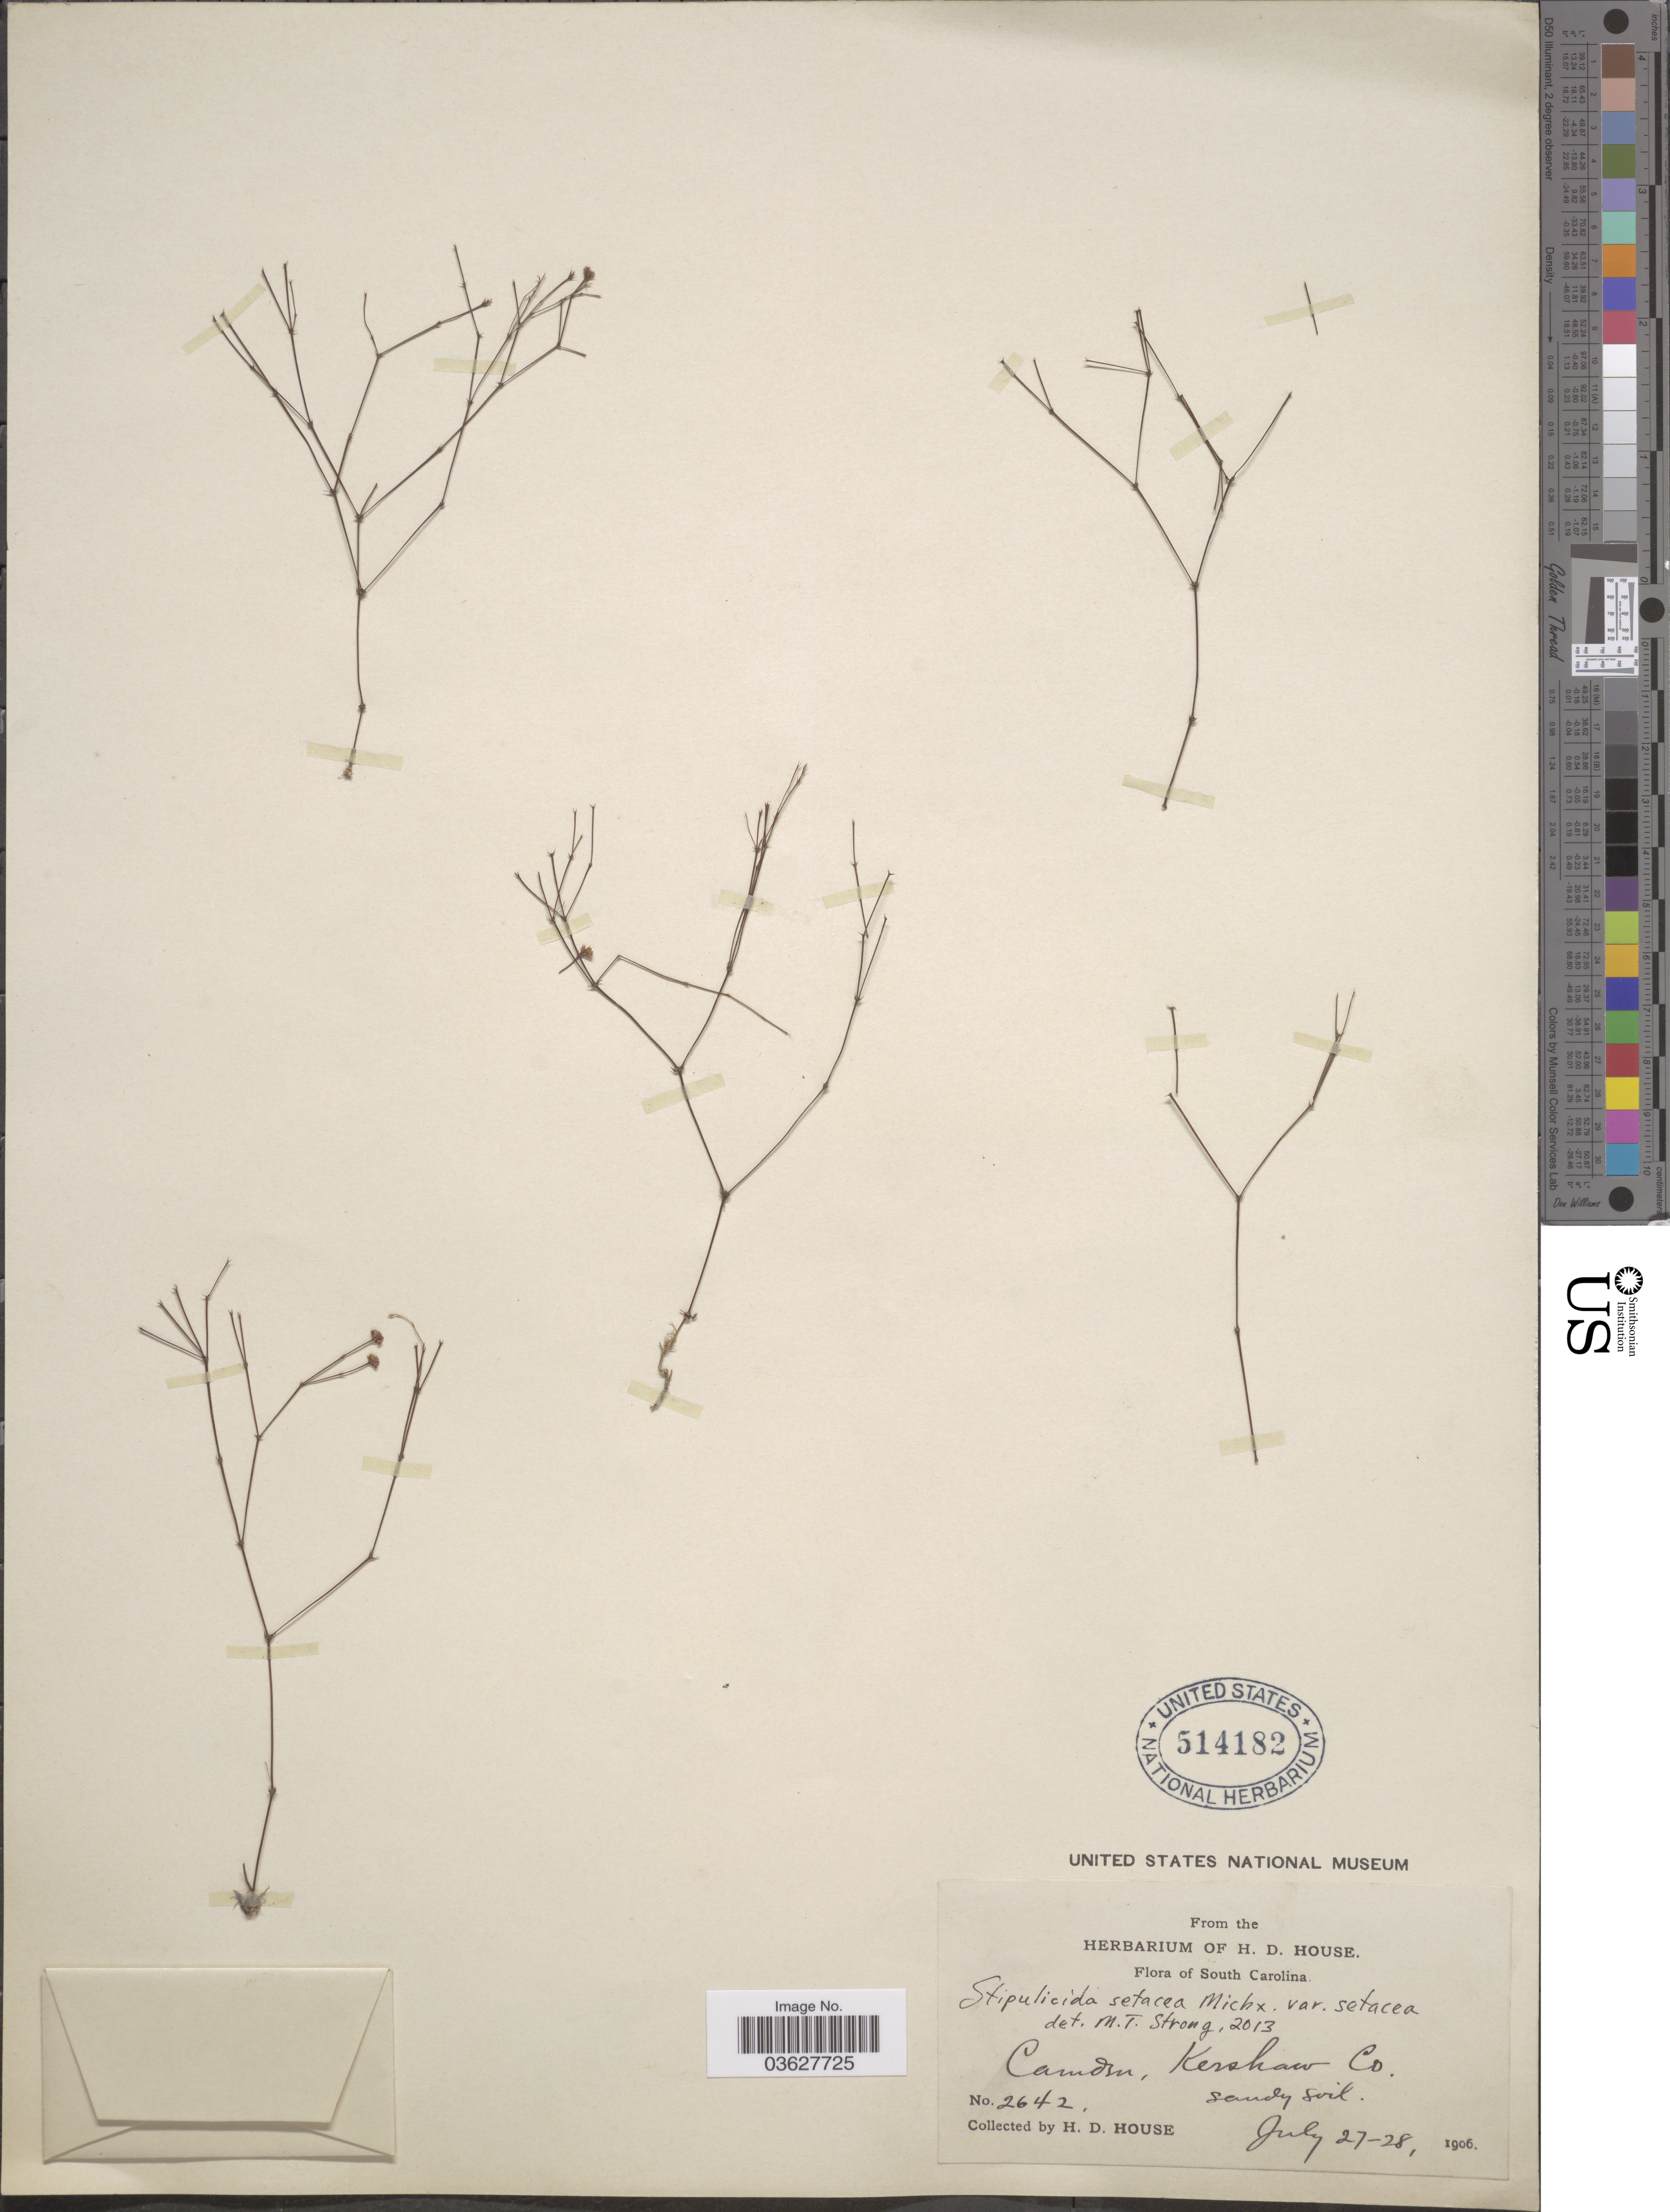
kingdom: Plantae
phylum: Tracheophyta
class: Magnoliopsida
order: Caryophyllales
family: Caryophyllaceae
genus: Stipulicida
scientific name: Stipulicida setacea var. setacea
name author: Michx.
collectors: H. D. House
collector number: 2642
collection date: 1906-07-27/1906-07-28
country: United States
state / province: South Carolina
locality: Camden, Kershaw Co.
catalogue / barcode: US 514182